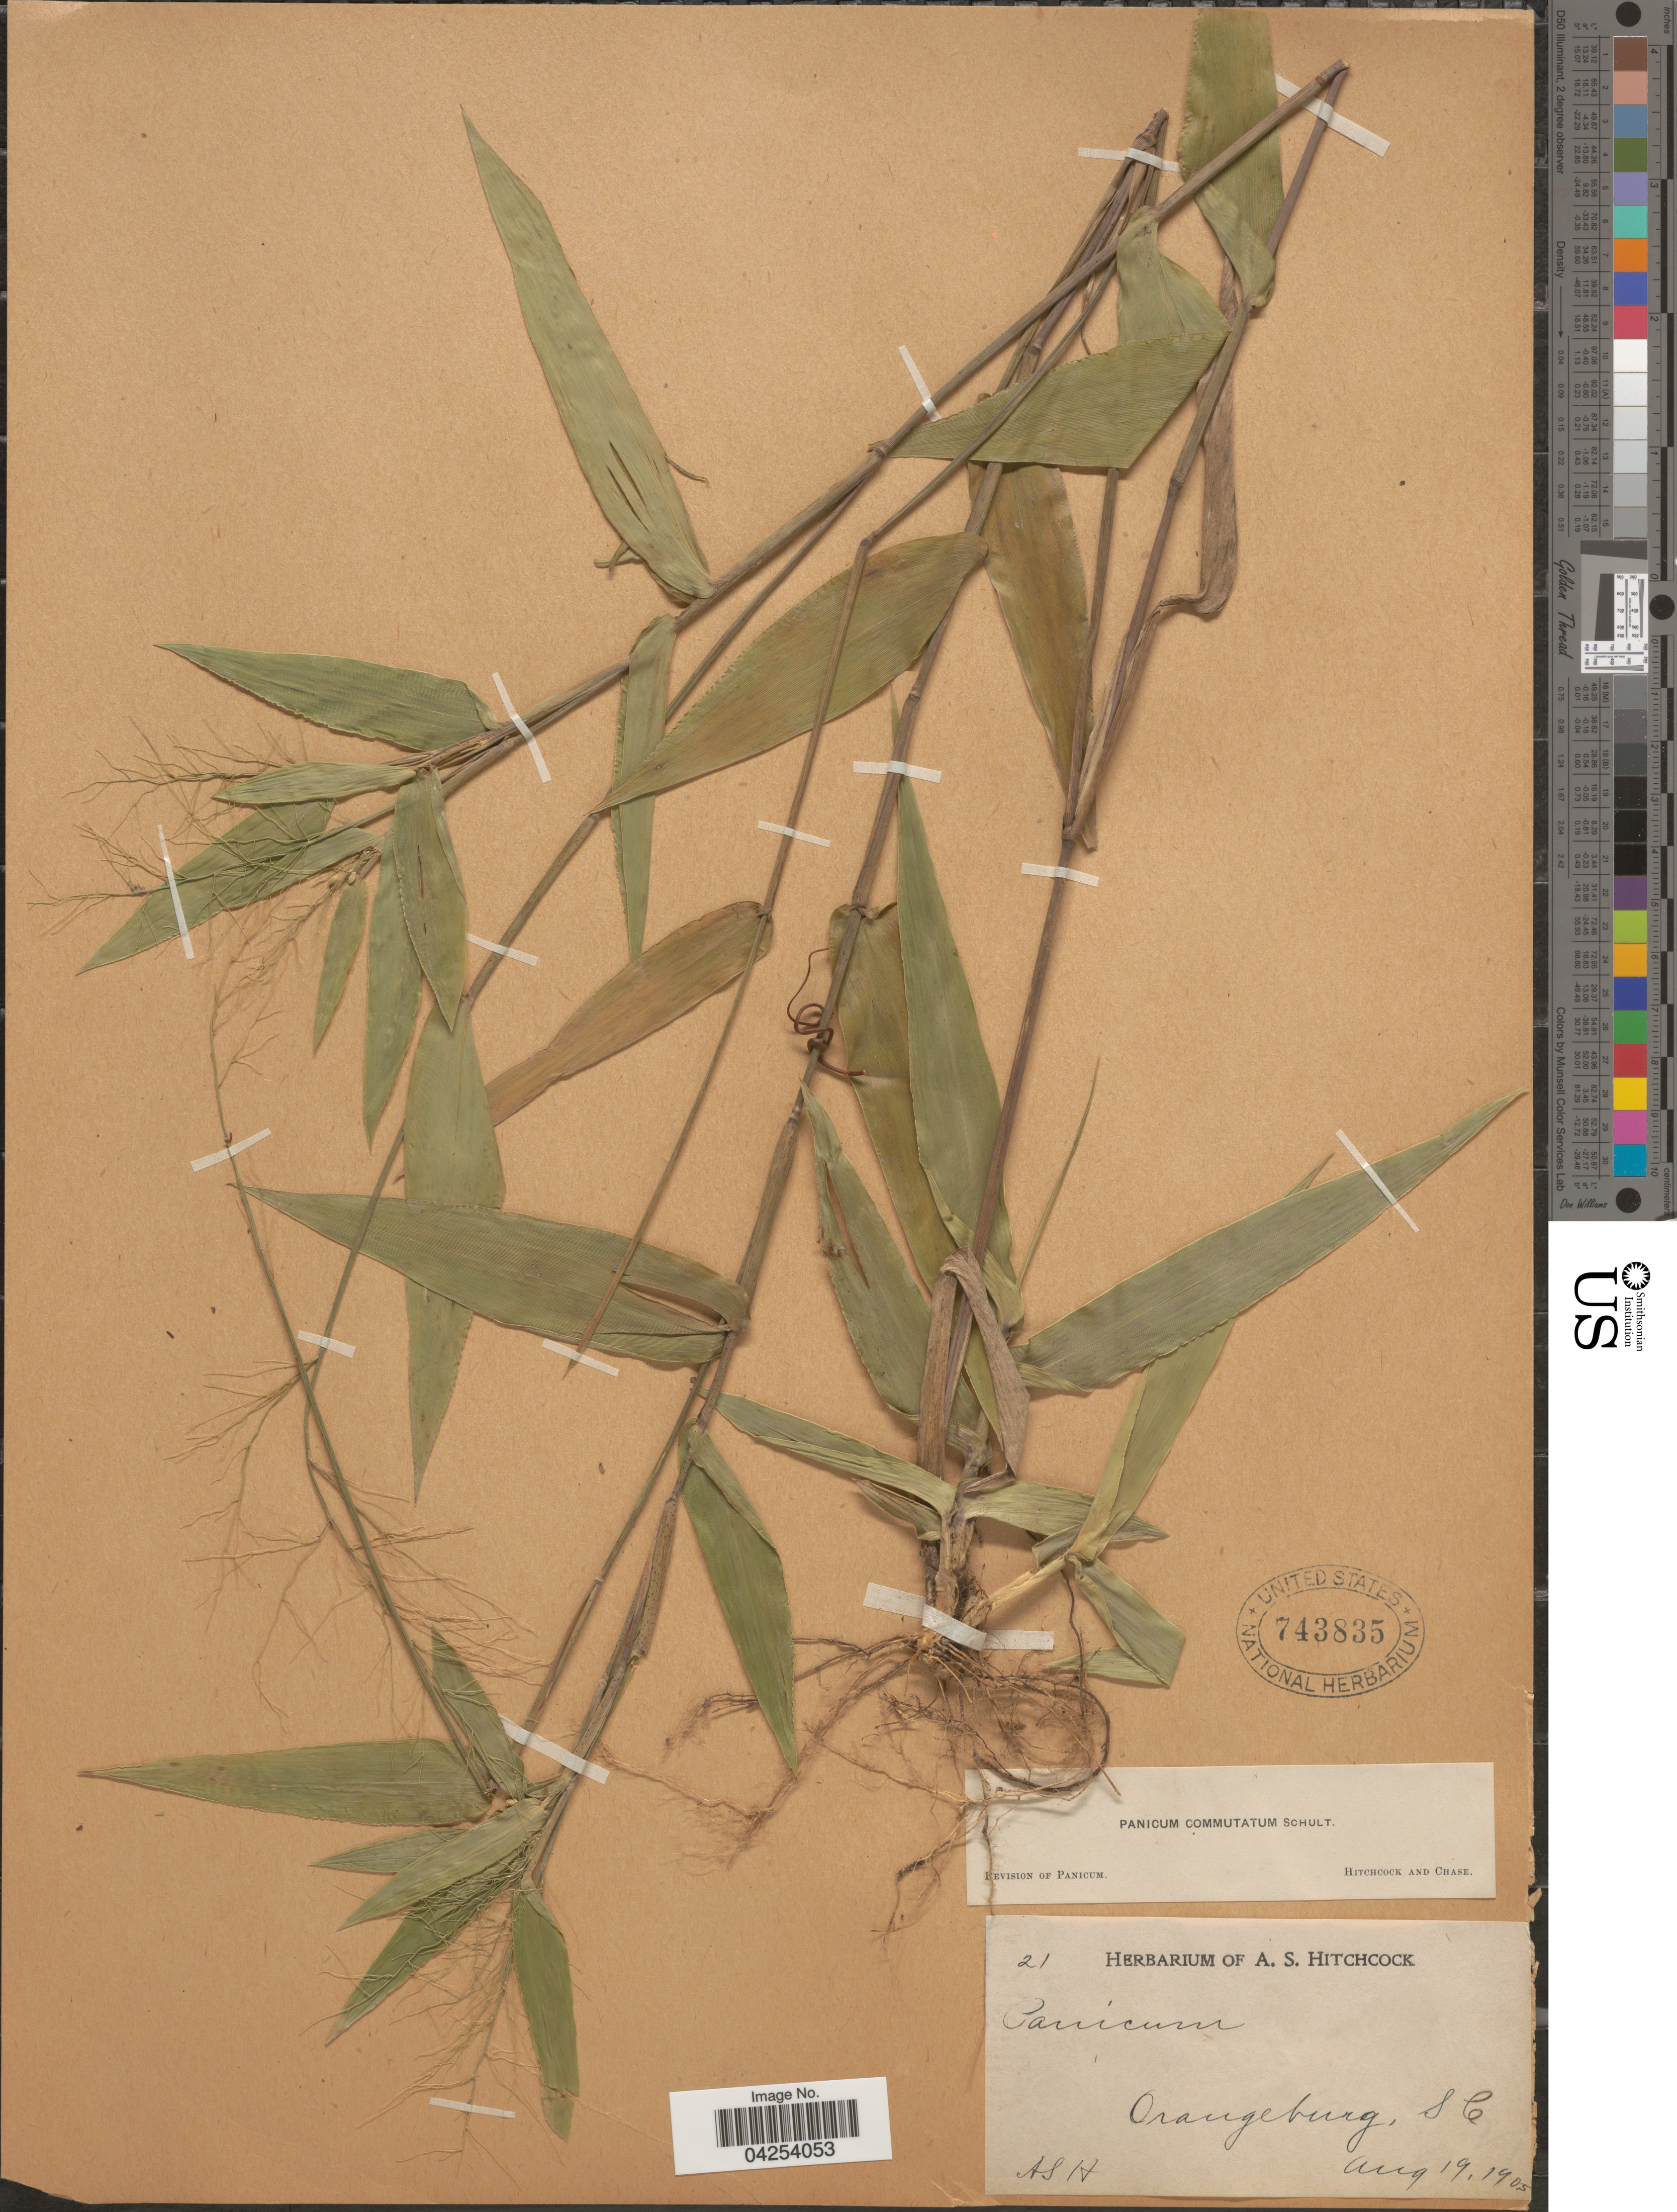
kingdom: Plantae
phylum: Tracheophyta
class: Liliopsida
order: Poales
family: Poaceae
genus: Dichanthelium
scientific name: Dichanthelium commutatum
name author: (Schult.) Gould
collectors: A. S. Hitchcock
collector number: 21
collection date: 1905-08-19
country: United States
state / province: South Carolina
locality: Orangeburg.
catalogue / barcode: US 743835